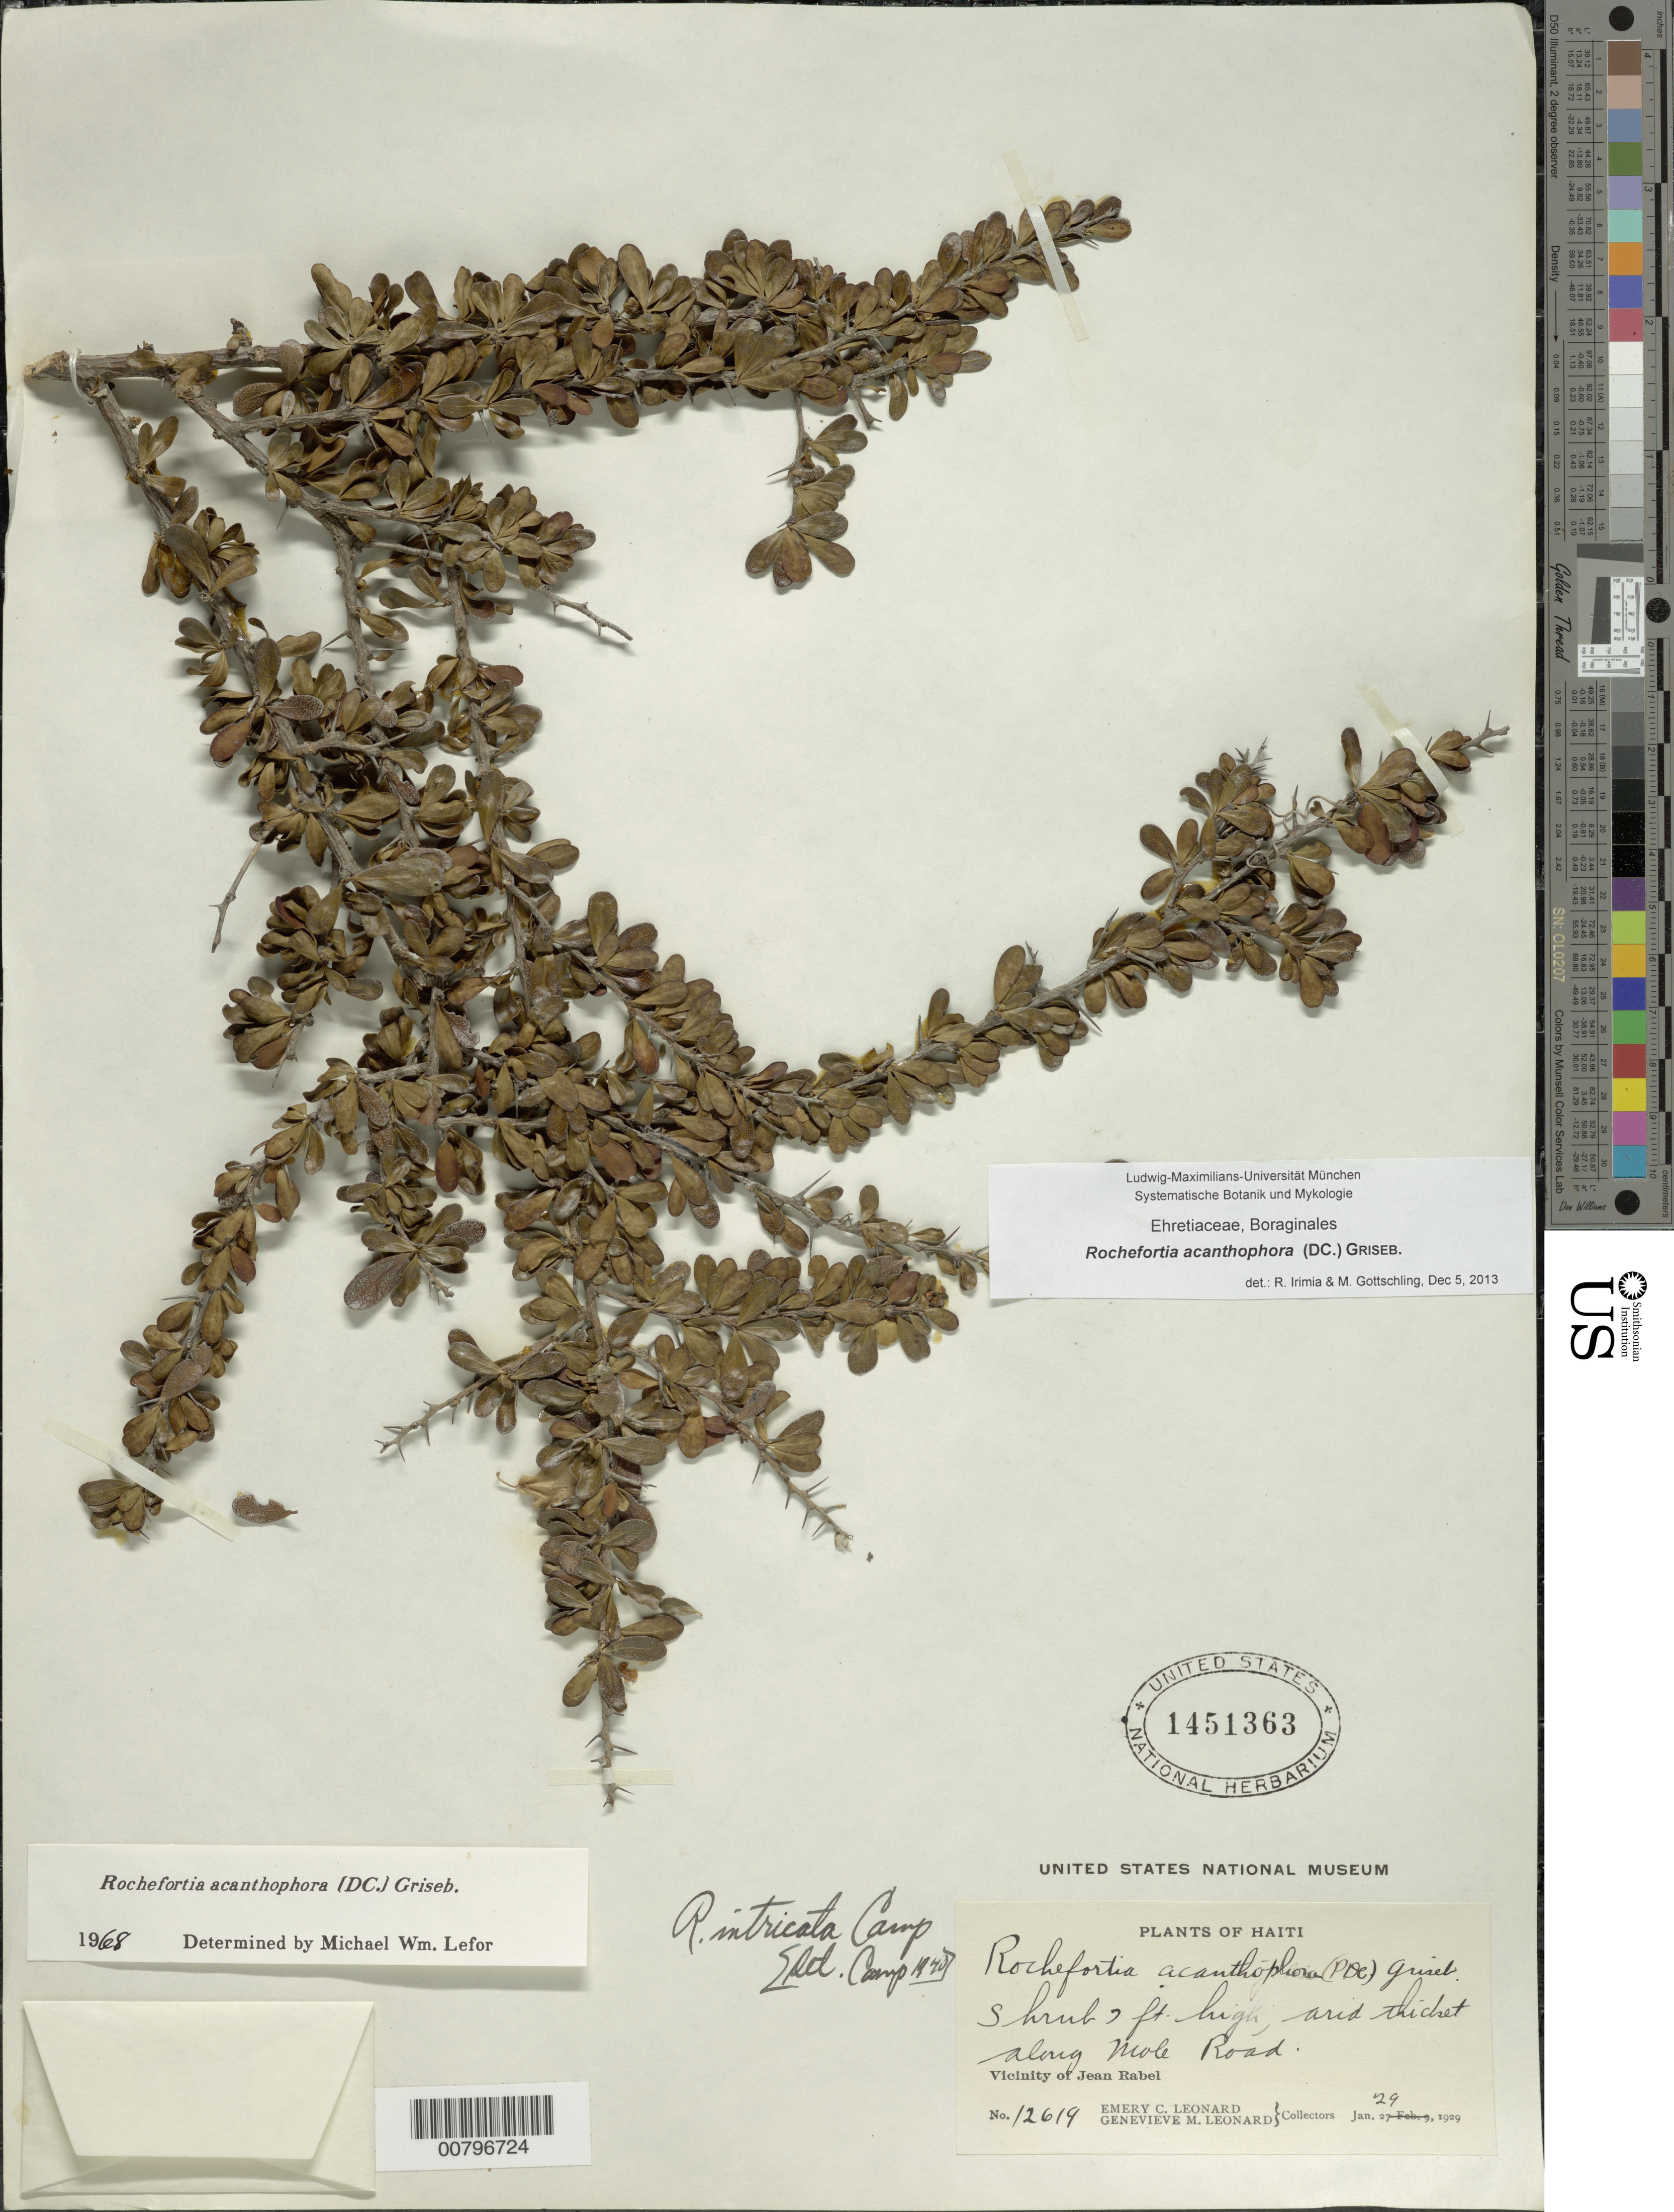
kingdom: Plantae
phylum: Tracheophyta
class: Magnoliopsida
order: Boraginales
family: Ehretiaceae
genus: Rochefortia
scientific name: Rochefortia acanthophora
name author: (DC.) Griseb.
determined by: Irimia, R.; Gottschling, M.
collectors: E. C. Leonard & G. M. Leonard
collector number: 12619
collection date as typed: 29 Jan 1929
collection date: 1929-01-29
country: Haiti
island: Hispaniola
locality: Vicinity of Jean Rabel, along Mole Road.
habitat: Arid thicket.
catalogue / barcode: US 1451363